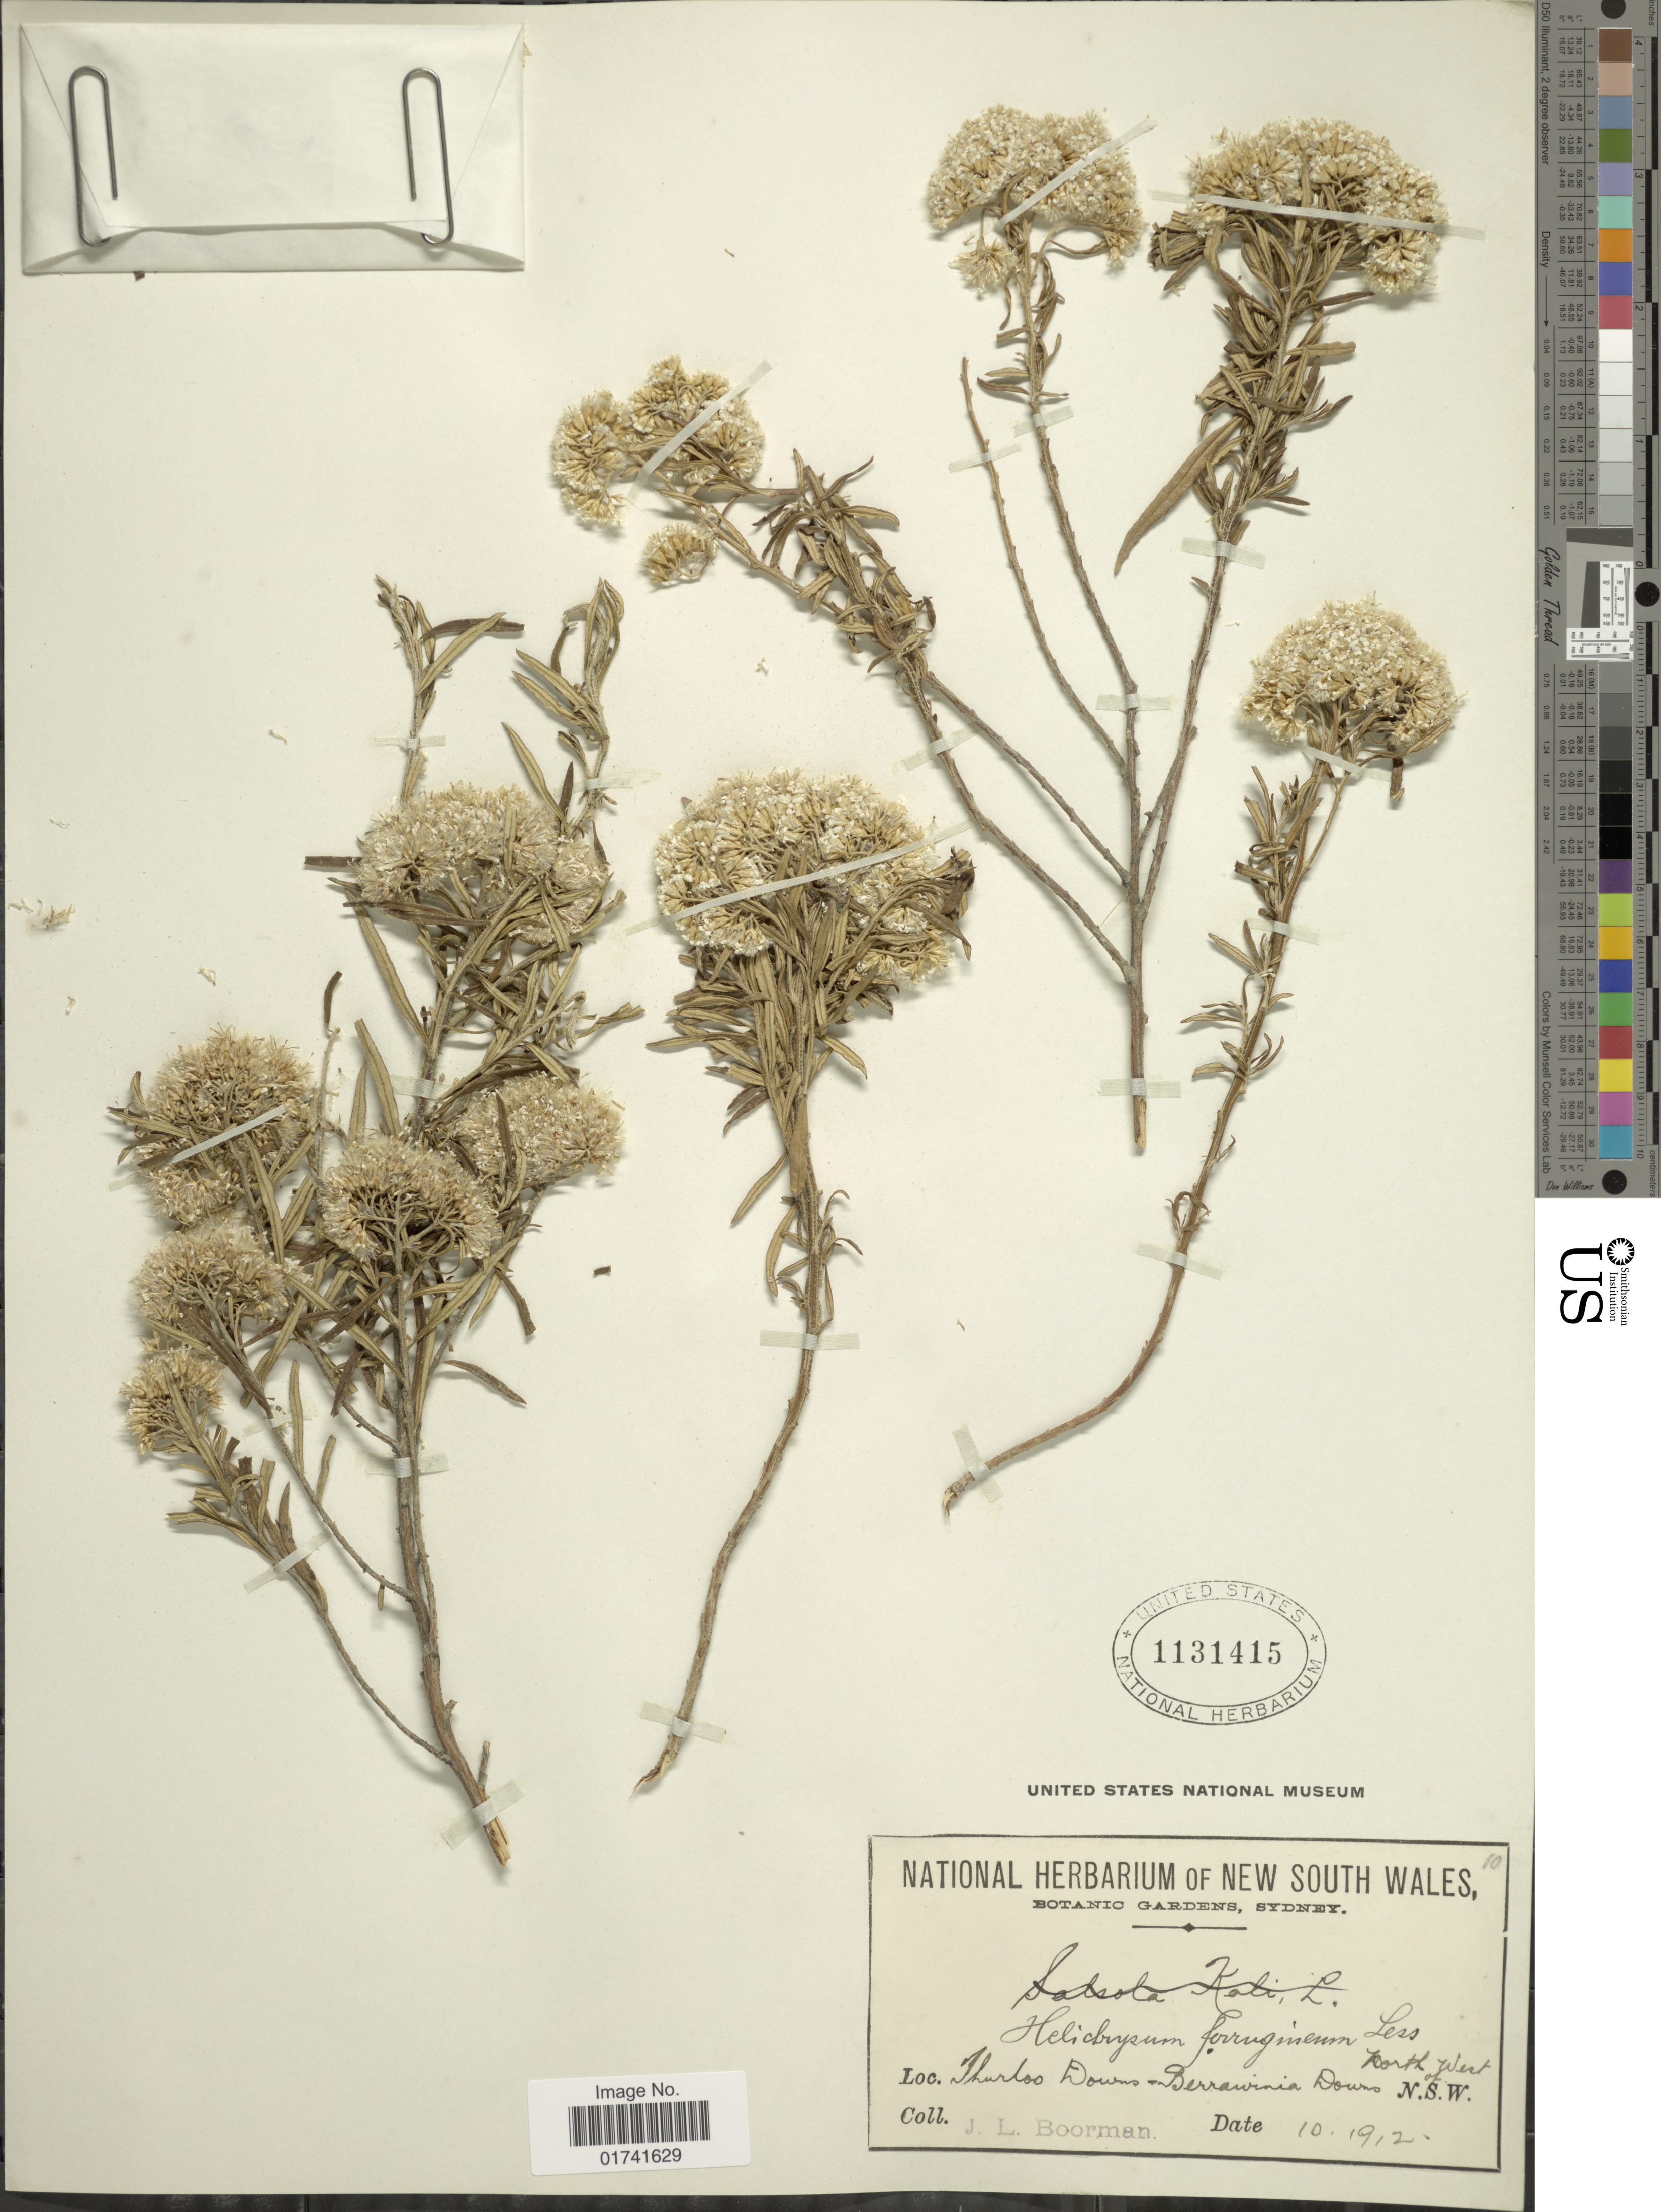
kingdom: Plantae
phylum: Tracheophyta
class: Magnoliopsida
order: Asterales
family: Asteraceae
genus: Ozothamnus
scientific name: Ozothamnus ferrugineus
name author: (Labill.) Sweet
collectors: J. Boorman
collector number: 10*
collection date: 1912-10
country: Australia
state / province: New South Wales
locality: Thurloo Downs - Berrawinia Downs, north West of N.S.W.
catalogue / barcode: US 1131415